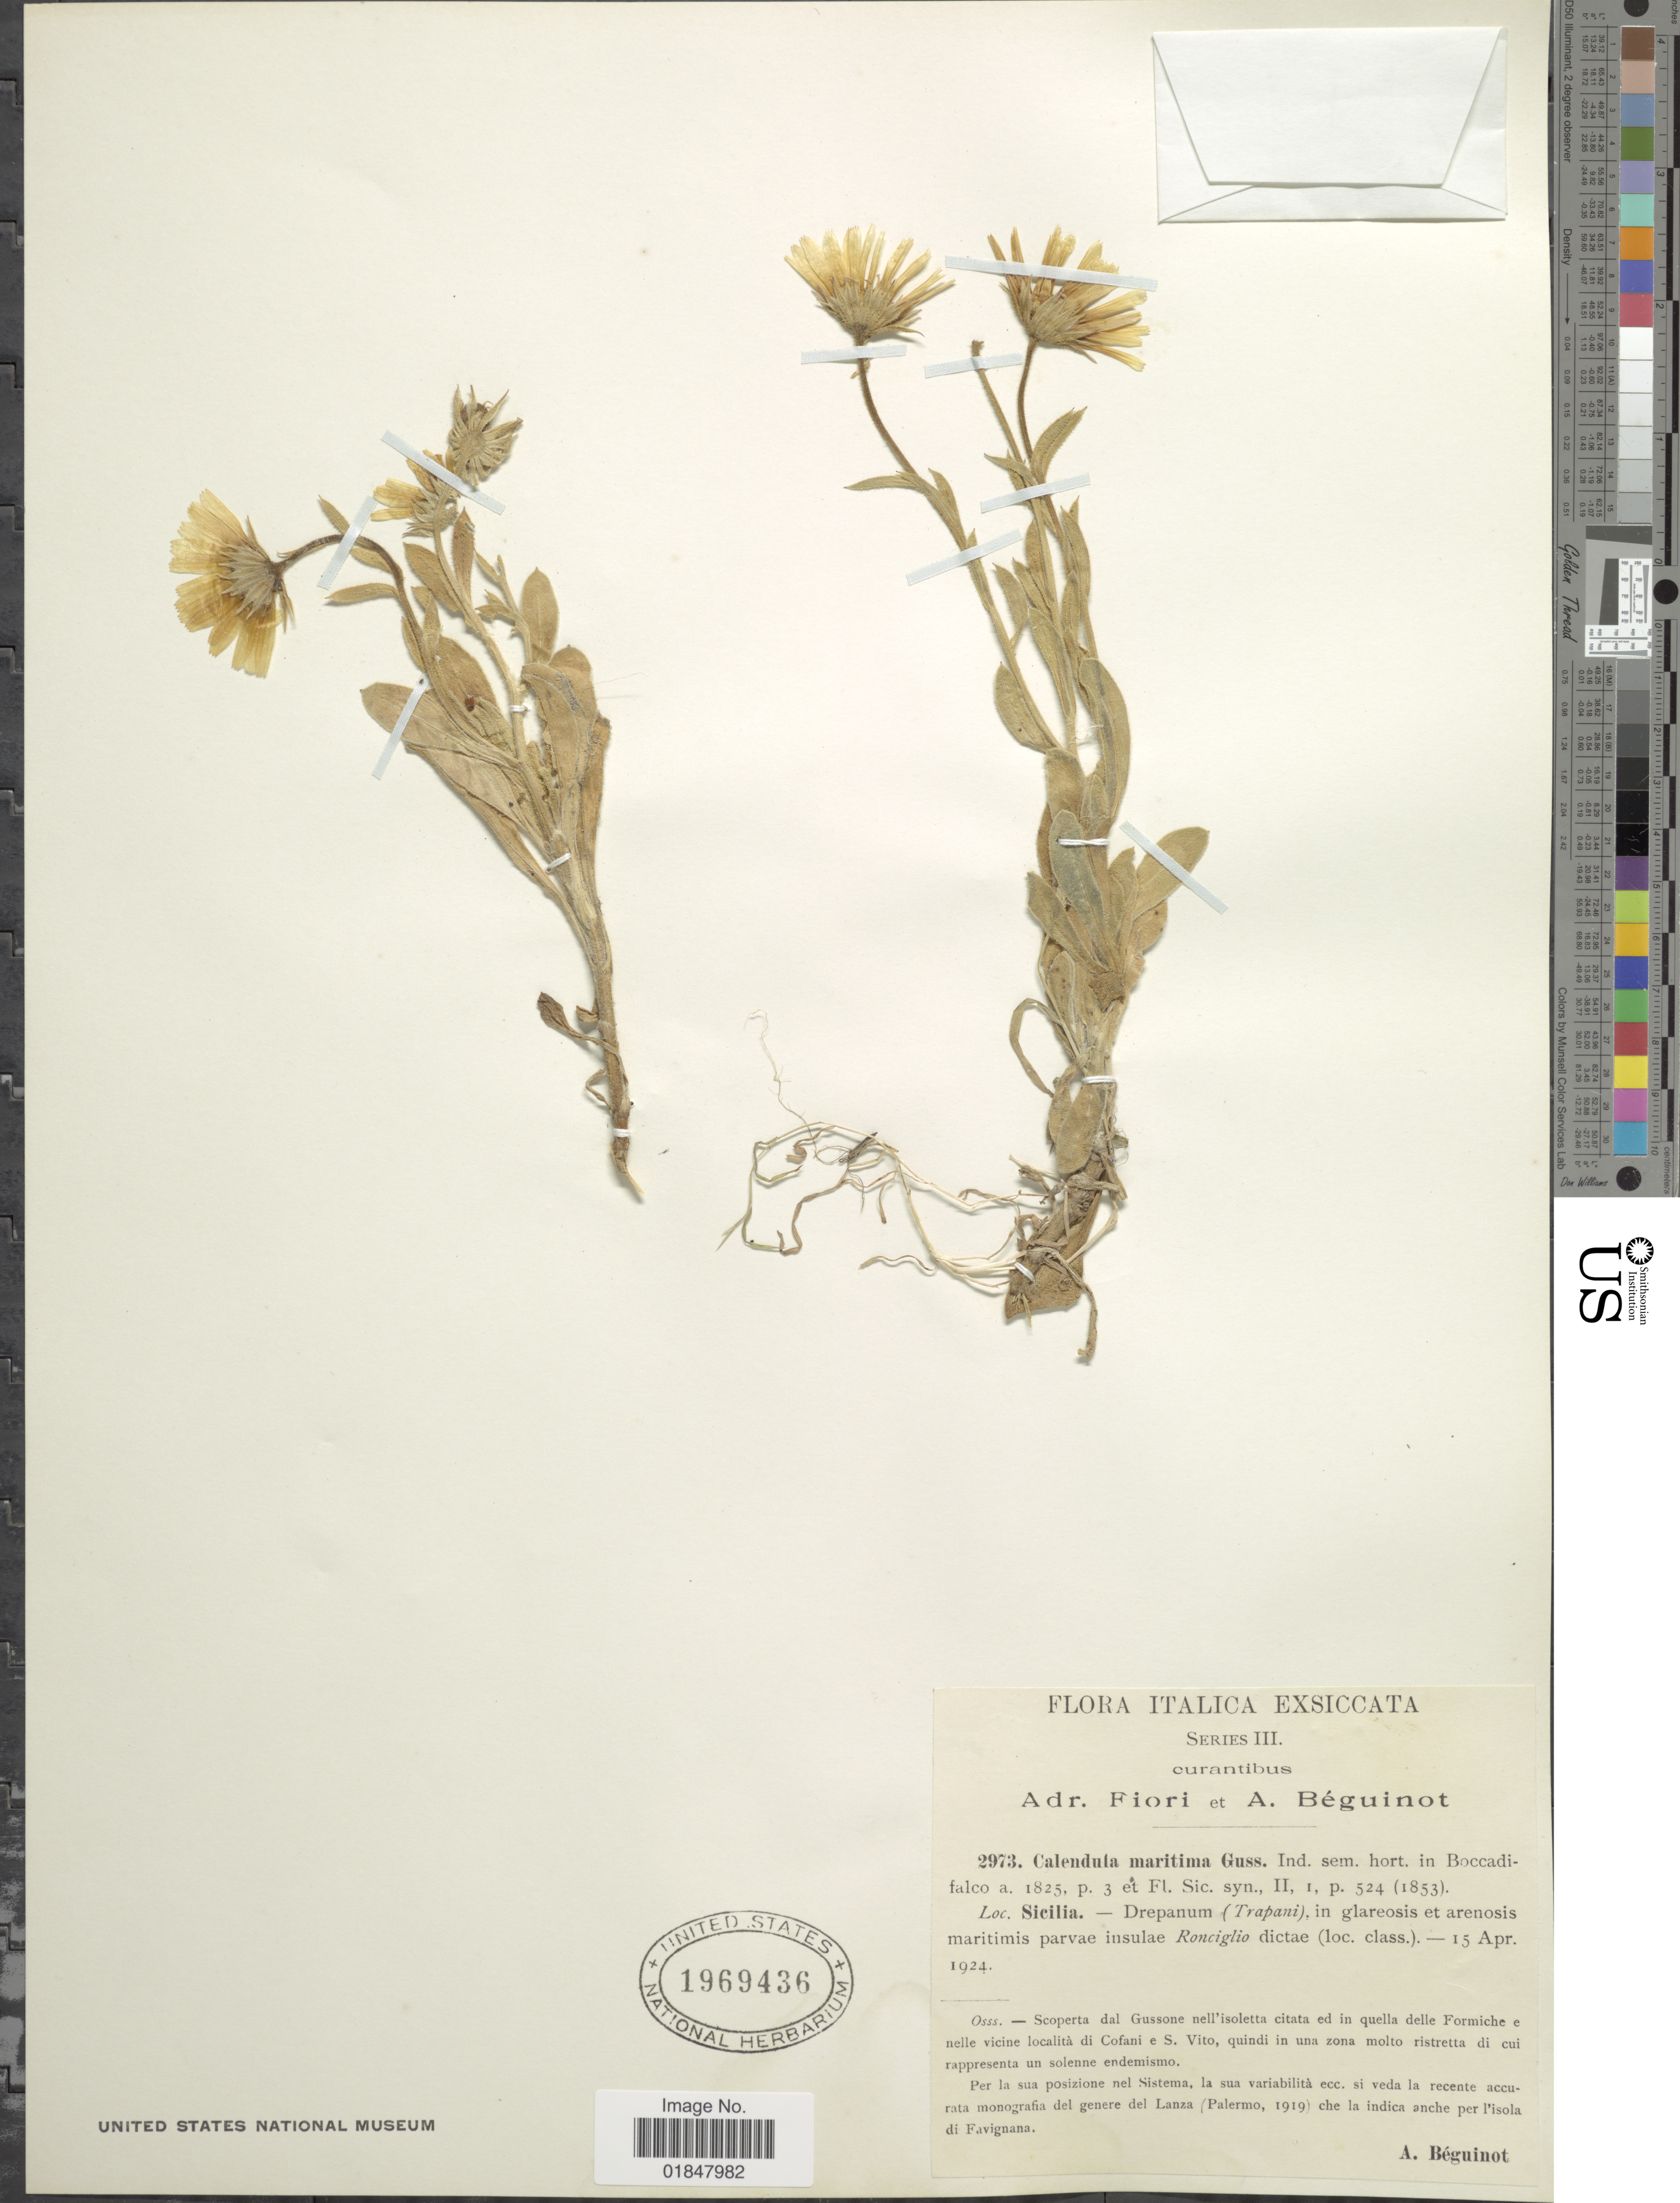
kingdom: Plantae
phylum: Tracheophyta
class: Magnoliopsida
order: Asterales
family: Asteraceae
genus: Calendula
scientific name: Calendula incana subsp. maritima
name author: (Guss.) Ohle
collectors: A. Béguinot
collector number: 2973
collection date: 1924-04-15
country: Italy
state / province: Siciliana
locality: Drepanum (Trapani), in glareosis et arenosis maritimis parvae insulae Ronciglio dictae (loc. class)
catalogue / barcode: US 1969436